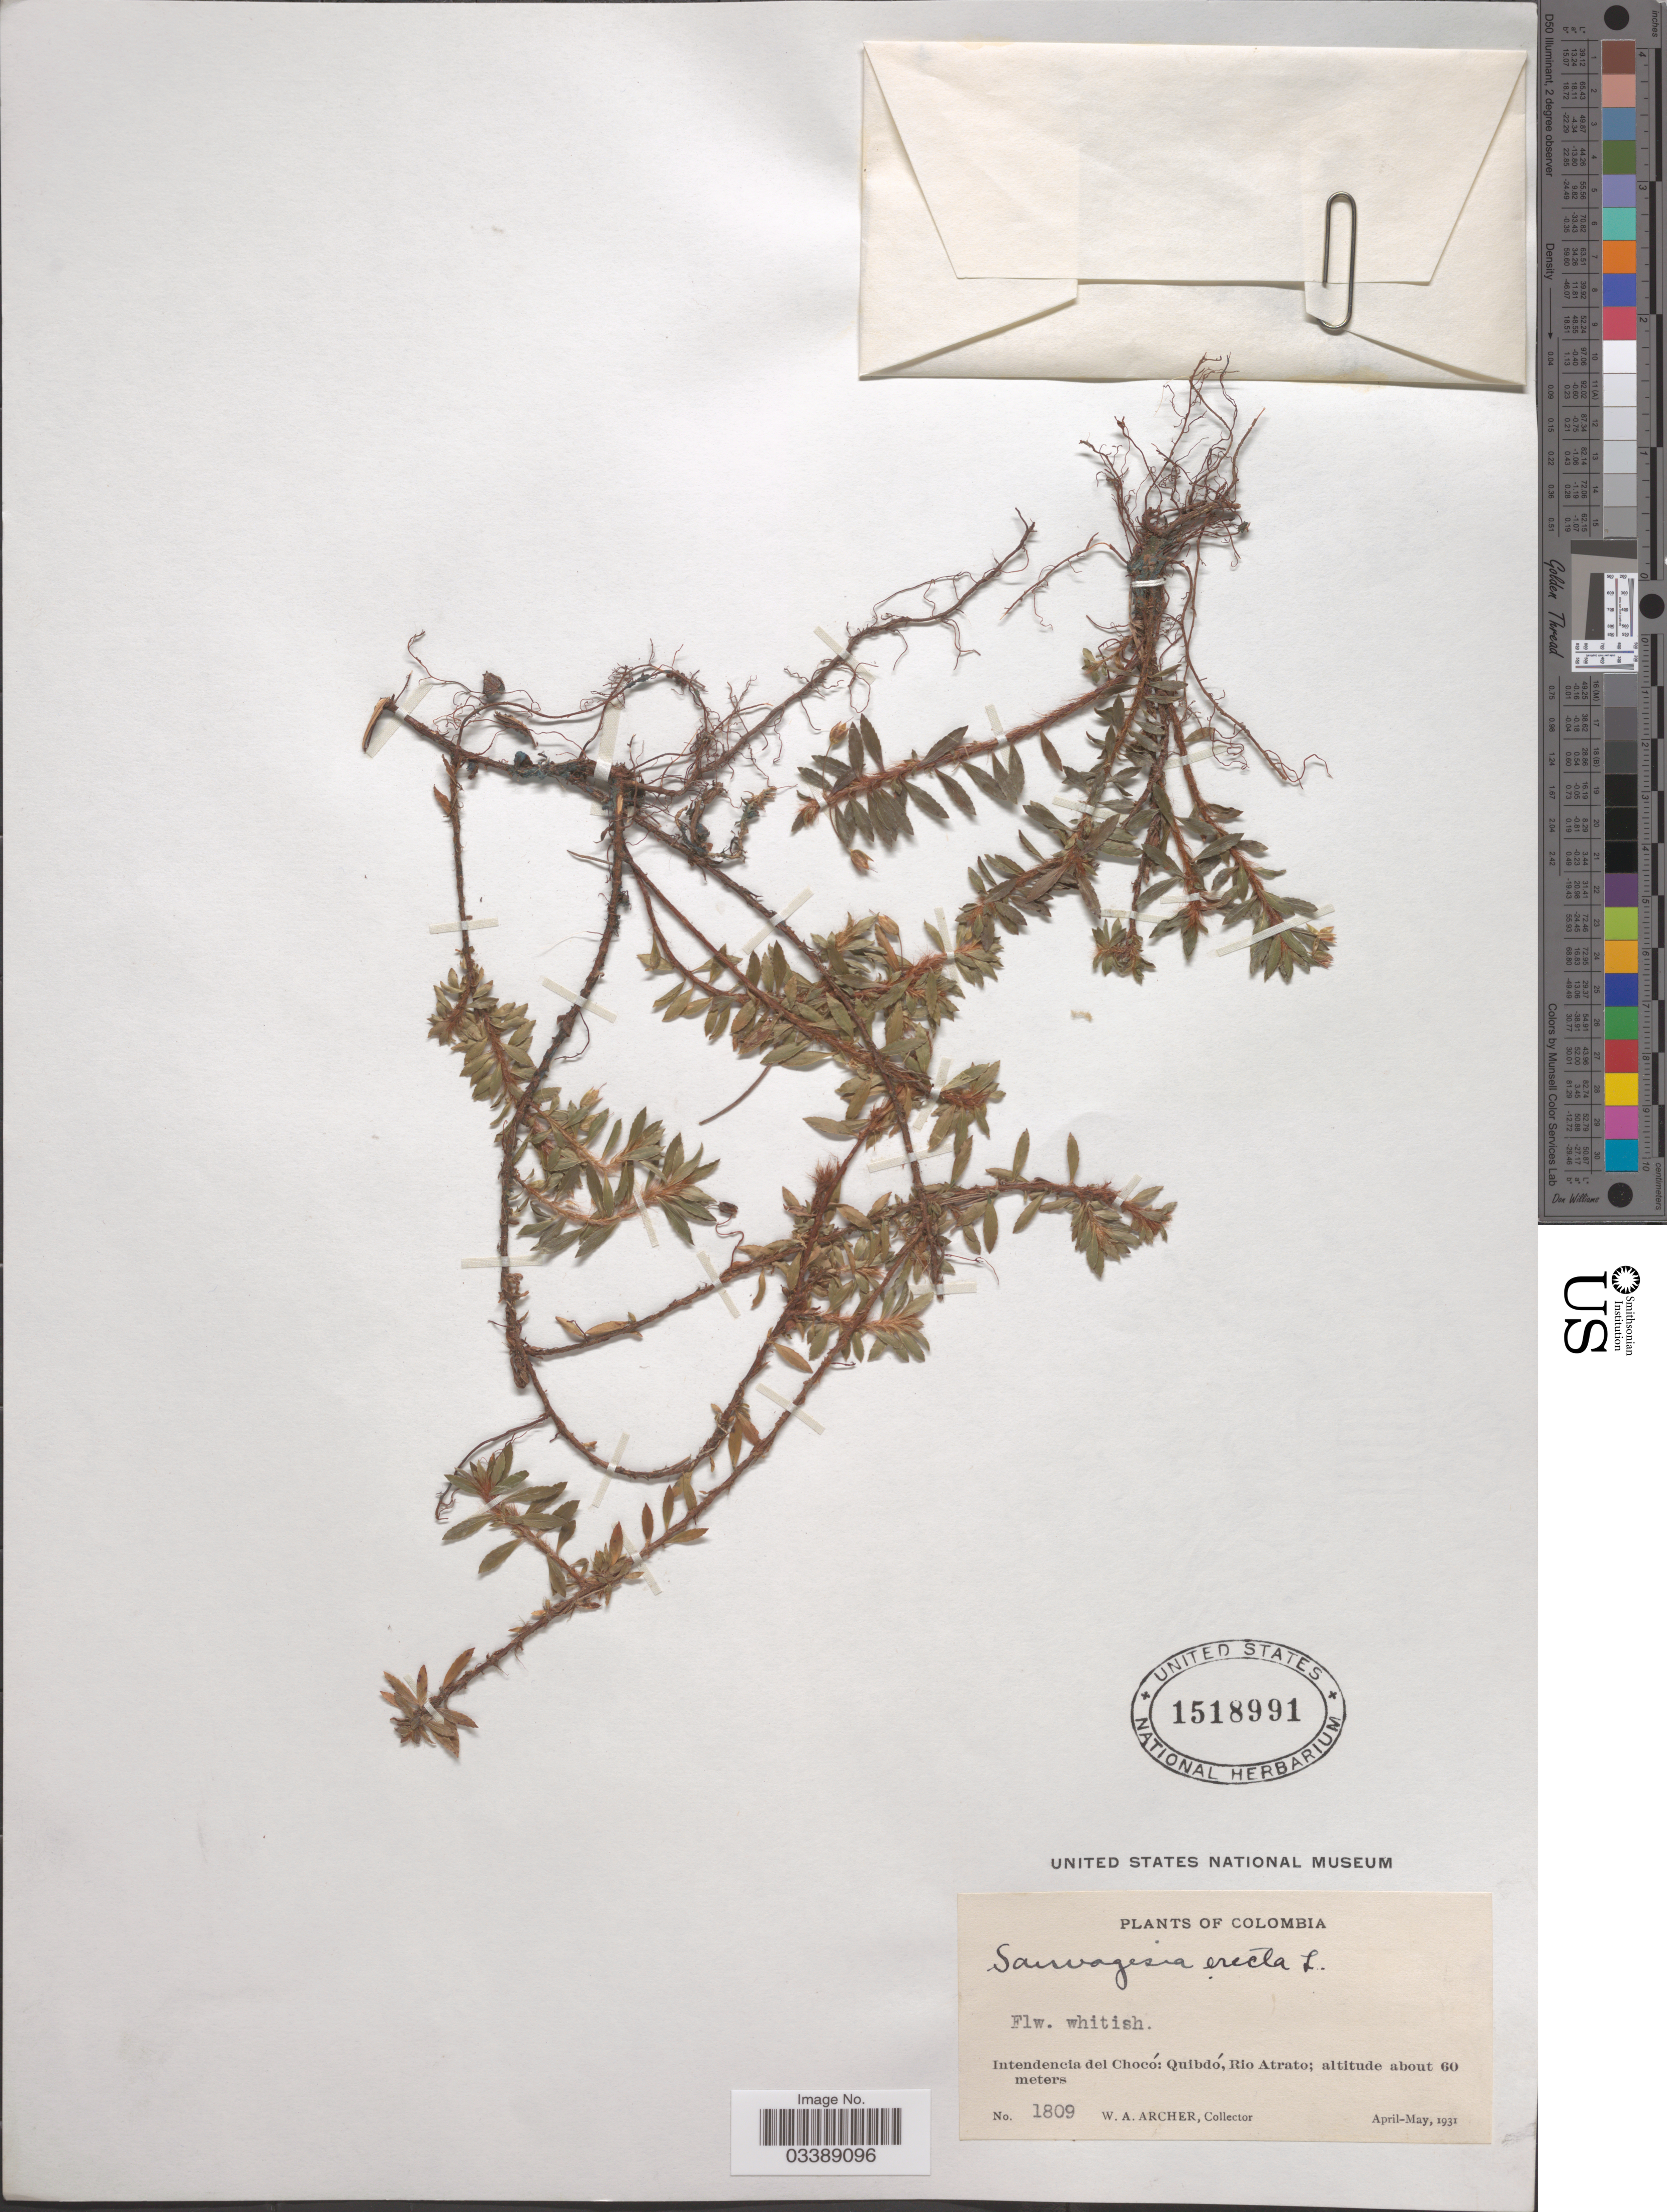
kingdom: Plantae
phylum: Tracheophyta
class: Magnoliopsida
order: Malpighiales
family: Ochnaceae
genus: Sauvagesia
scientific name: Sauvagesia erecta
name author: L.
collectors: W. Archer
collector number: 1809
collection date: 1931-04/1931-05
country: Colombia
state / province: Chocó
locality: Intendencia del Chocó: Quibdó, Rio Atrato.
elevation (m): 60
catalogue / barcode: US 1518991